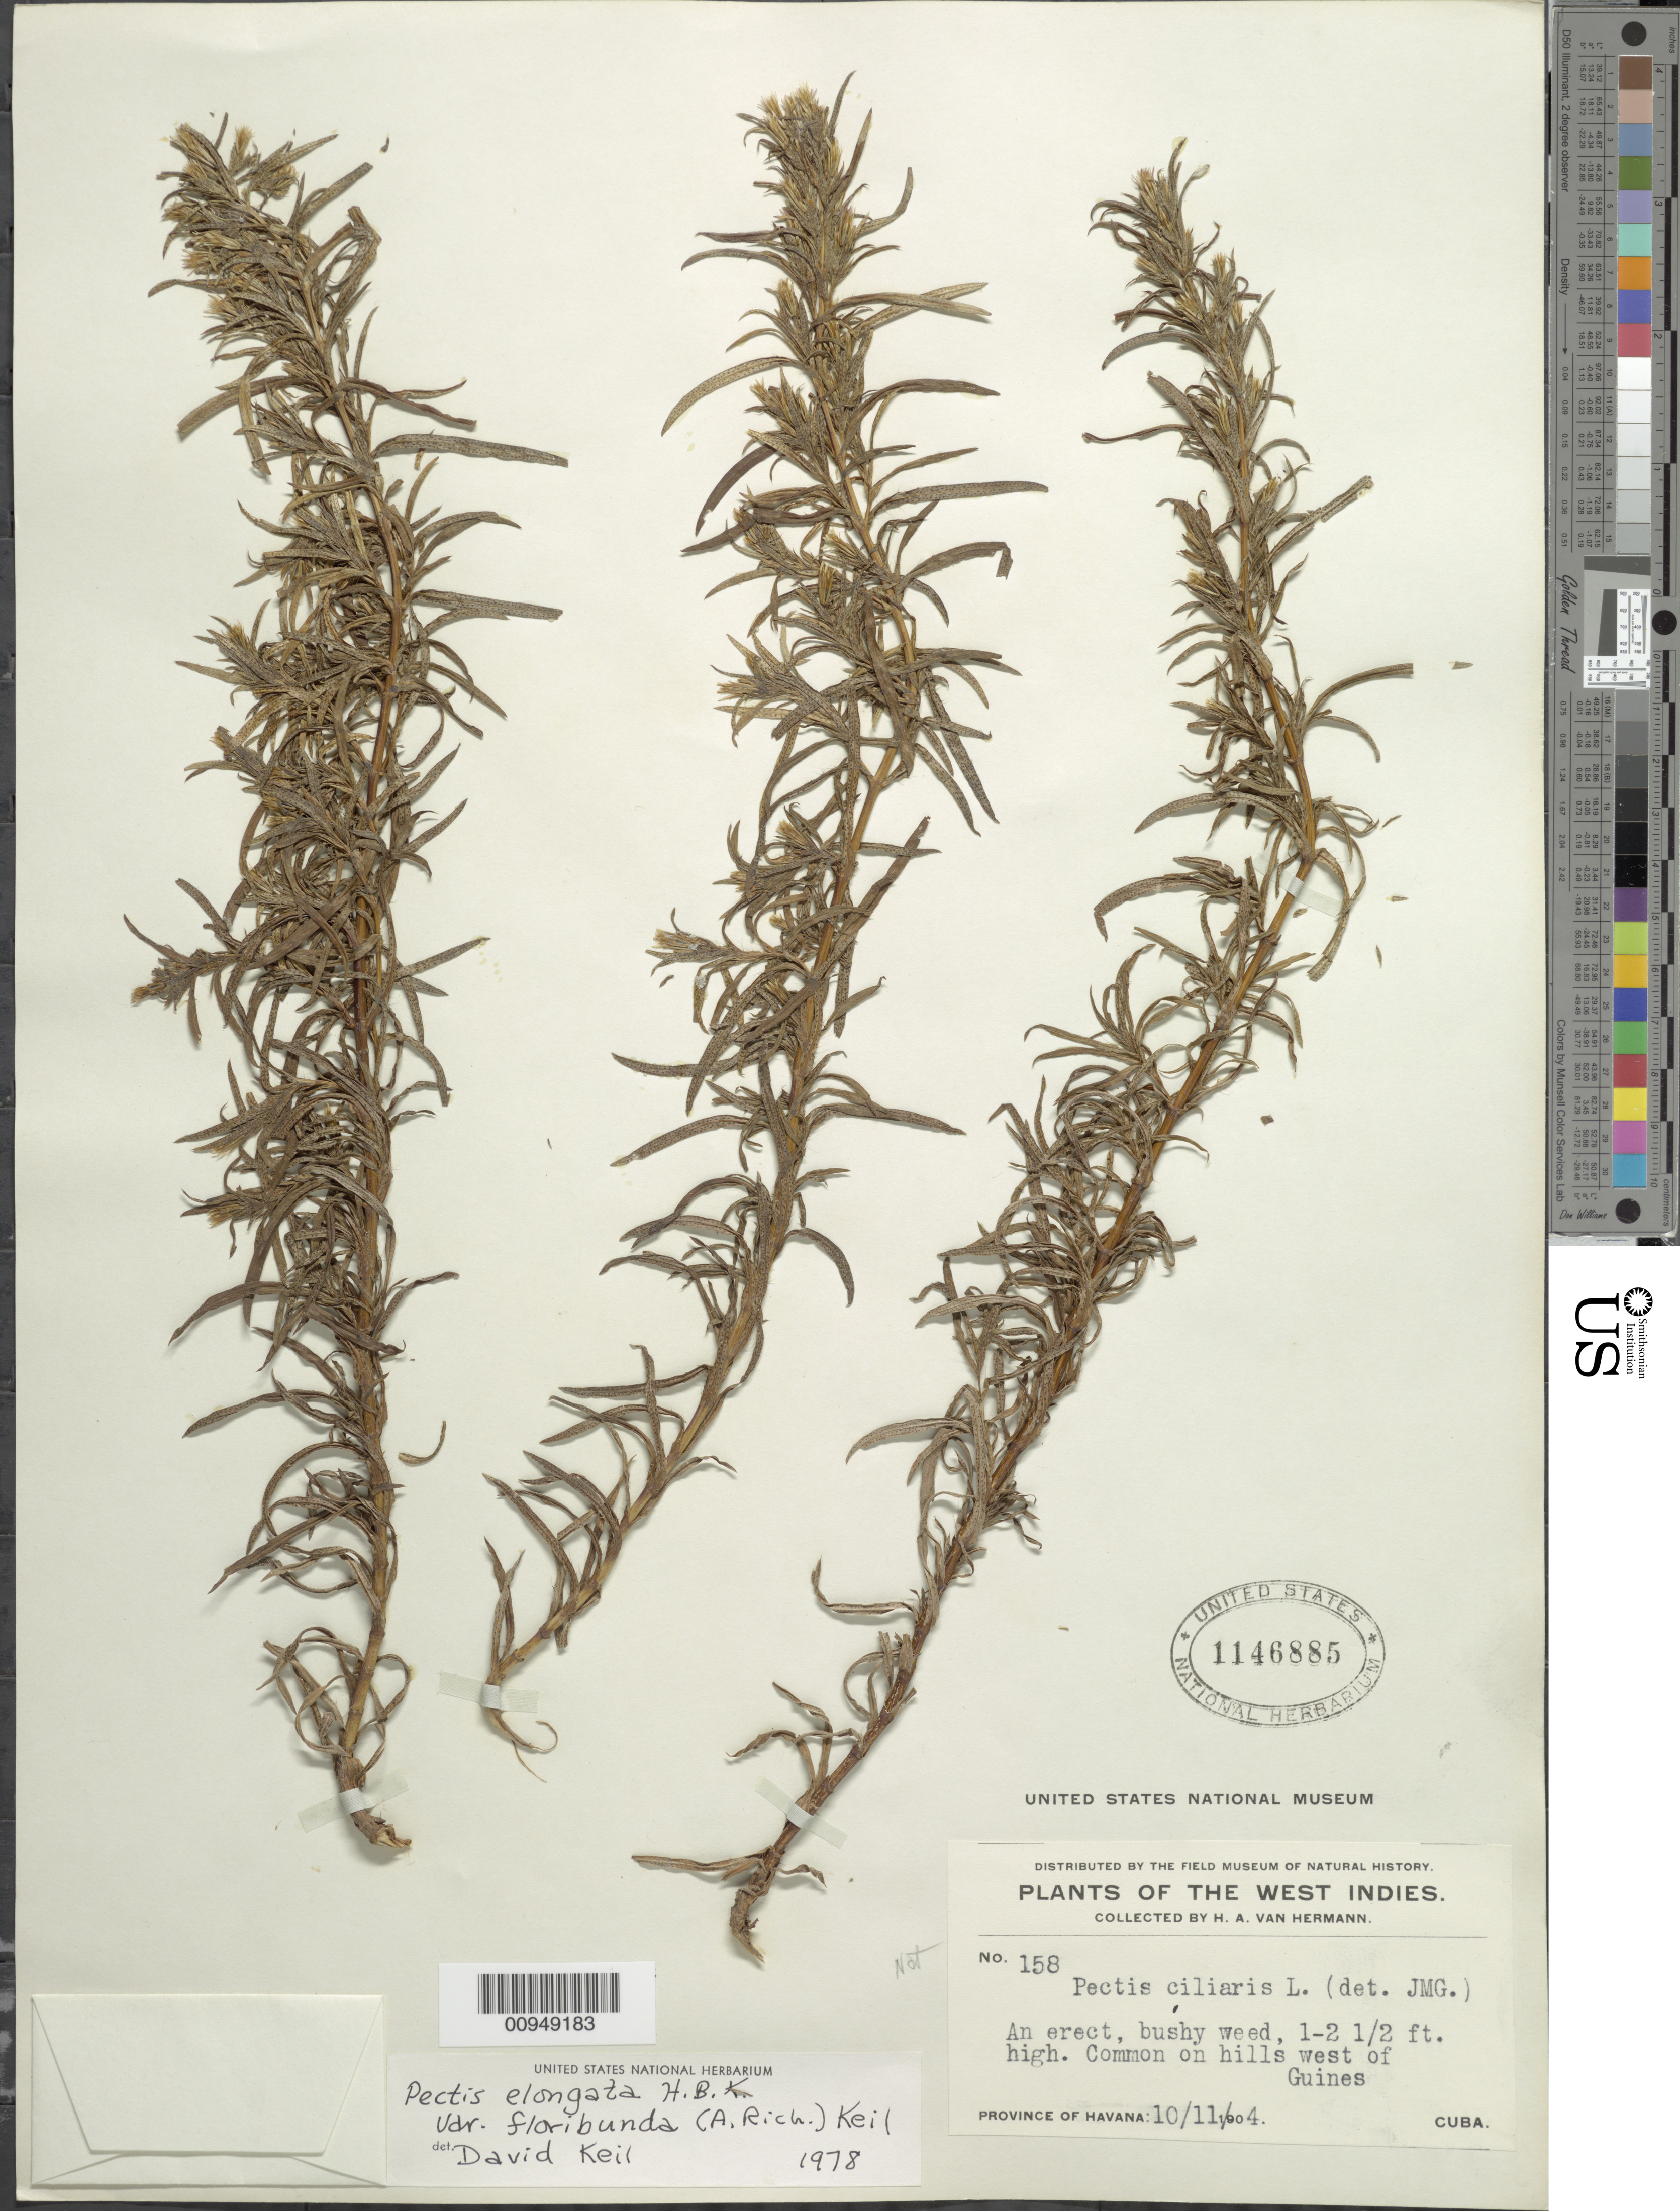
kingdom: Plantae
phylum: Tracheophyta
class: Magnoliopsida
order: Asterales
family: Asteraceae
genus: Pectis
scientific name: Pectis elongata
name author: Kunth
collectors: H. A. Van Hermann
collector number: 158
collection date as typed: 10 Nov 1904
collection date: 1904-11-10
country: Cuba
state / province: La Habana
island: Cuba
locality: hills W of Guines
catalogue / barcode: US 1146885